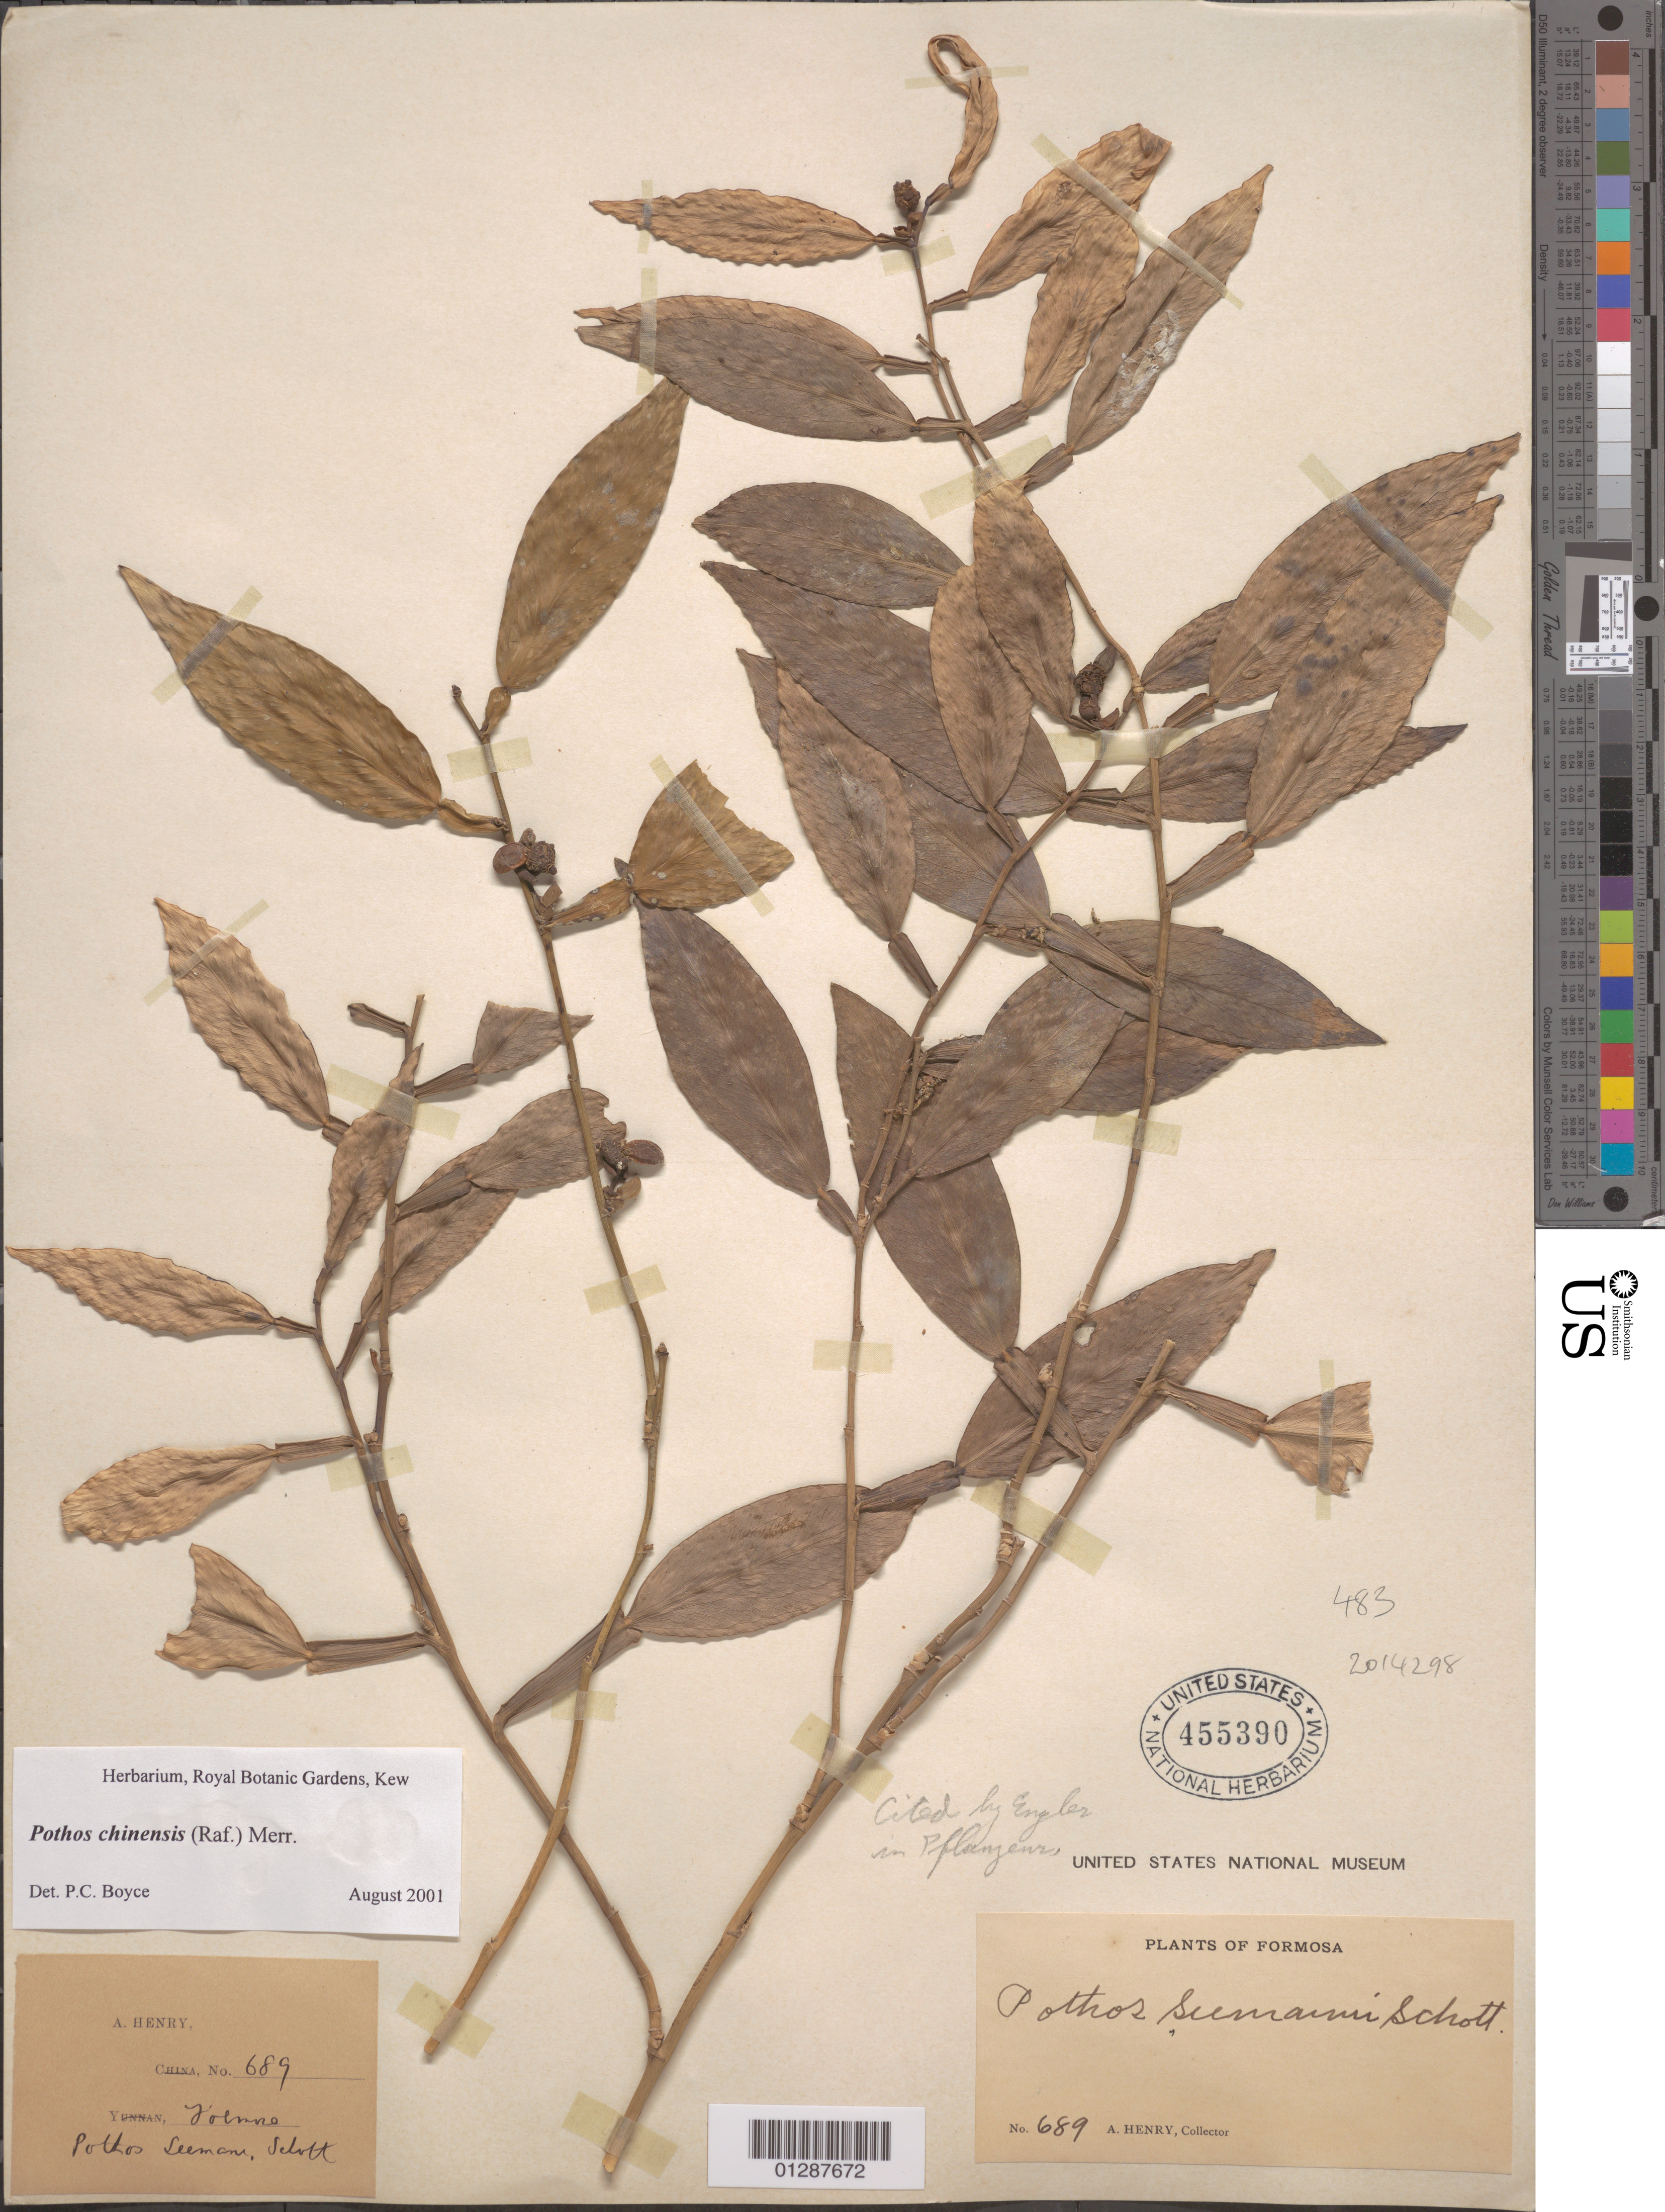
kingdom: Plantae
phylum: Tracheophyta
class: Liliopsida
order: Alismatales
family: Araceae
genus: Pothos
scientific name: Pothos chinensis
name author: (Raf.) Merr.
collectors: A. Henry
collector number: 689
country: Taiwan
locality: Formosa.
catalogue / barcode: US 455390